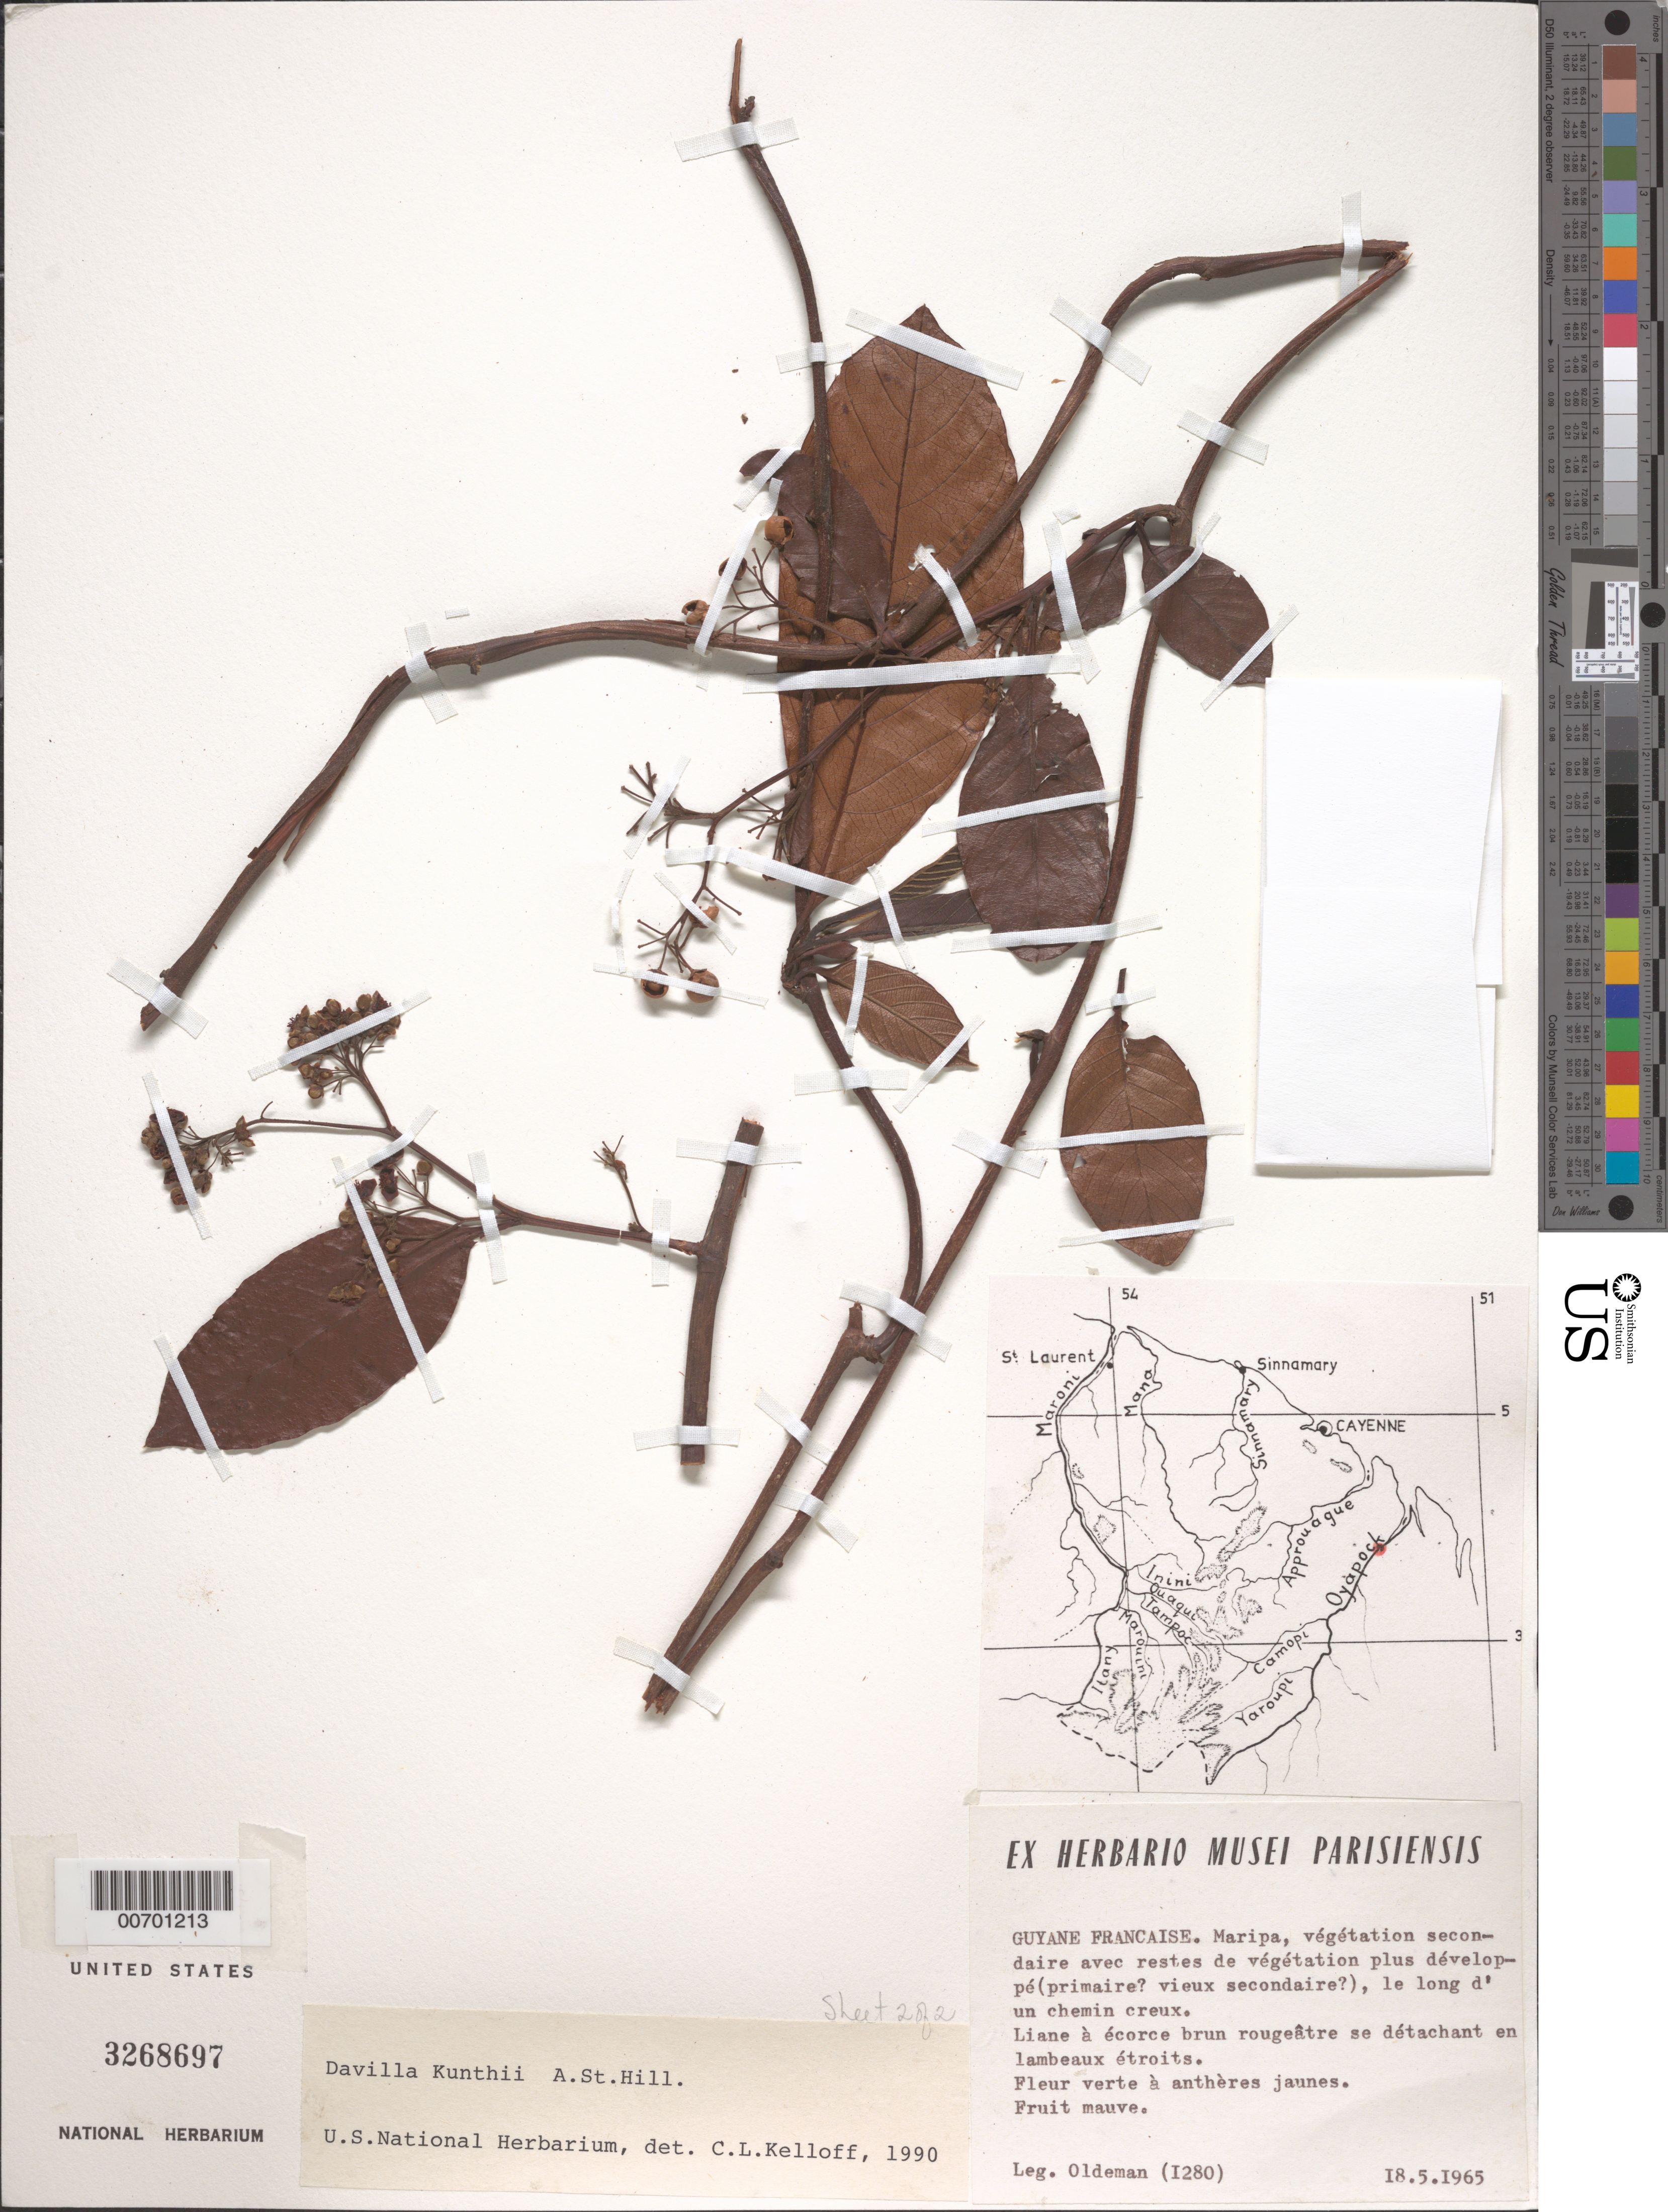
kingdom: Plantae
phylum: Tracheophyta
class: Magnoliopsida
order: Dilleniales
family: Dilleniaceae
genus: Davilla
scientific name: Davilla kunthii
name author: A. St.-Hil.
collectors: -- Oldeman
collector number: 1280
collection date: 1965-05-18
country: French Guiana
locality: Maripa.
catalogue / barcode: US 3268697